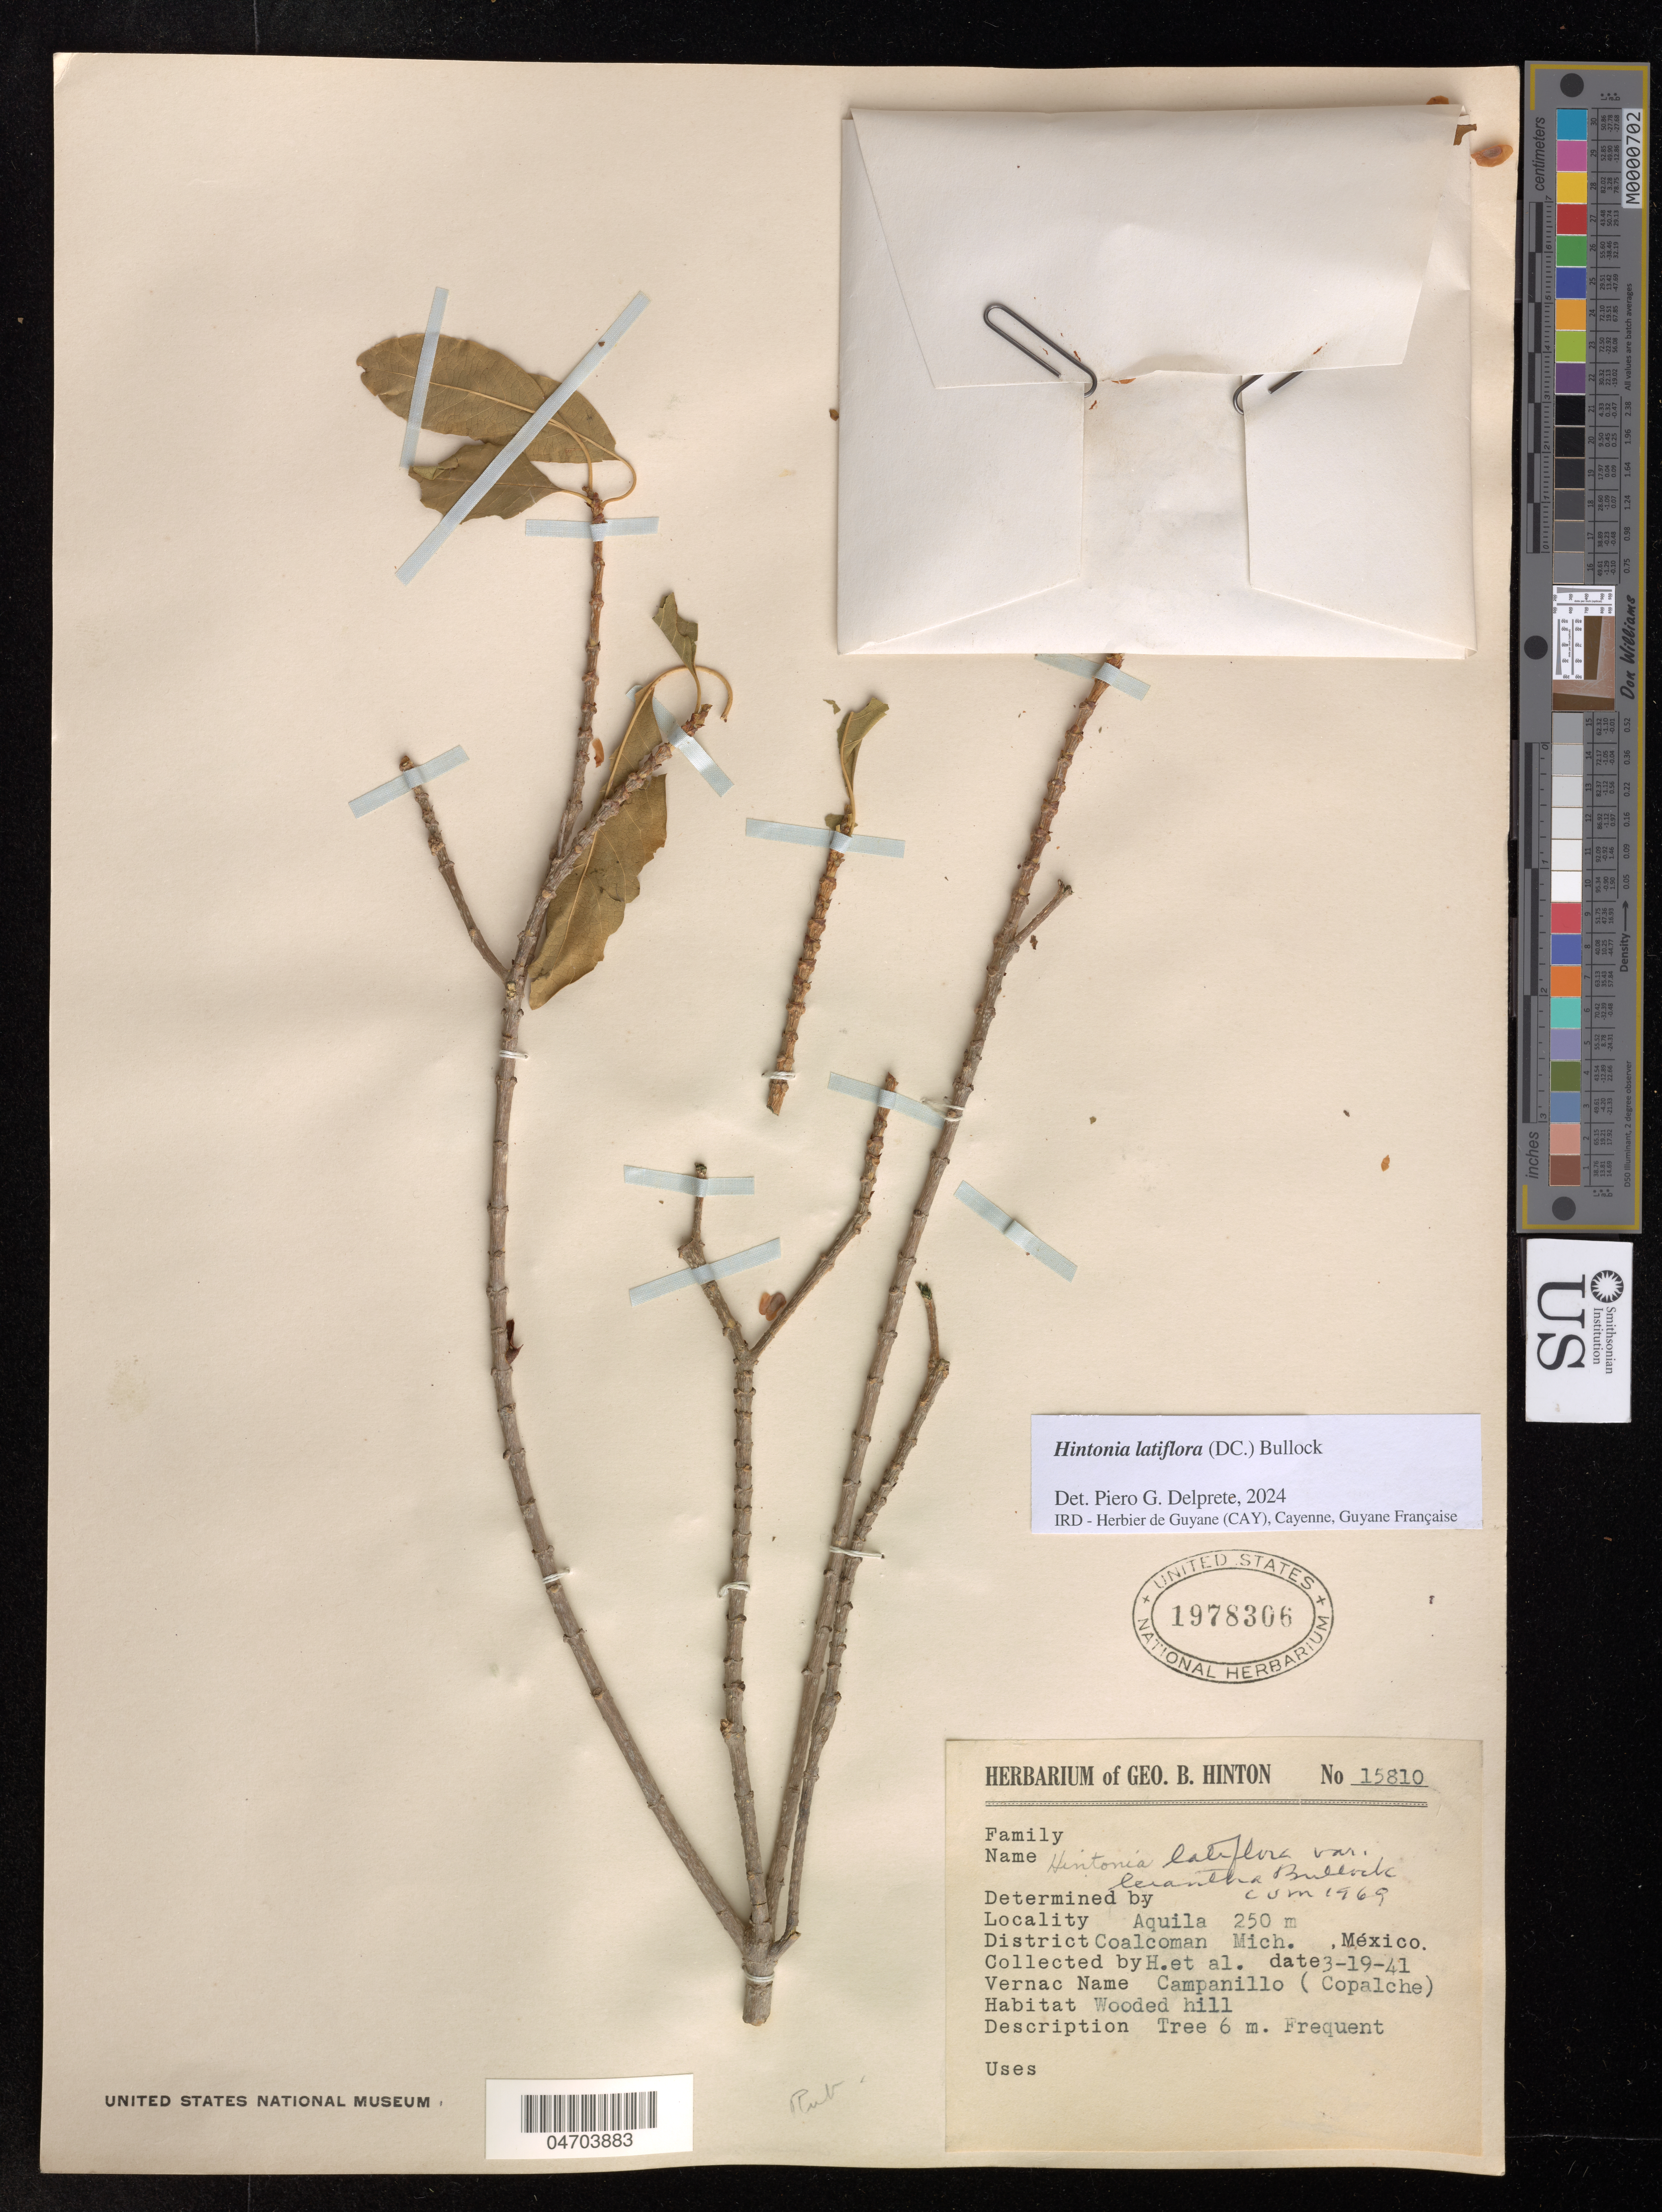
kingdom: Plantae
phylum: Tracheophyta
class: Magnoliopsida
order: Gentianales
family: Rubiaceae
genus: Hintonia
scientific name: Hintonia latiflora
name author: (Sessé & Moc. ex DC.) Bullock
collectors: H. & et al.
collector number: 15810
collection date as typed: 19 Mar41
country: Mexico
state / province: Michoacán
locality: Aquila, Coalcoman.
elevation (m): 250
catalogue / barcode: US 1978306